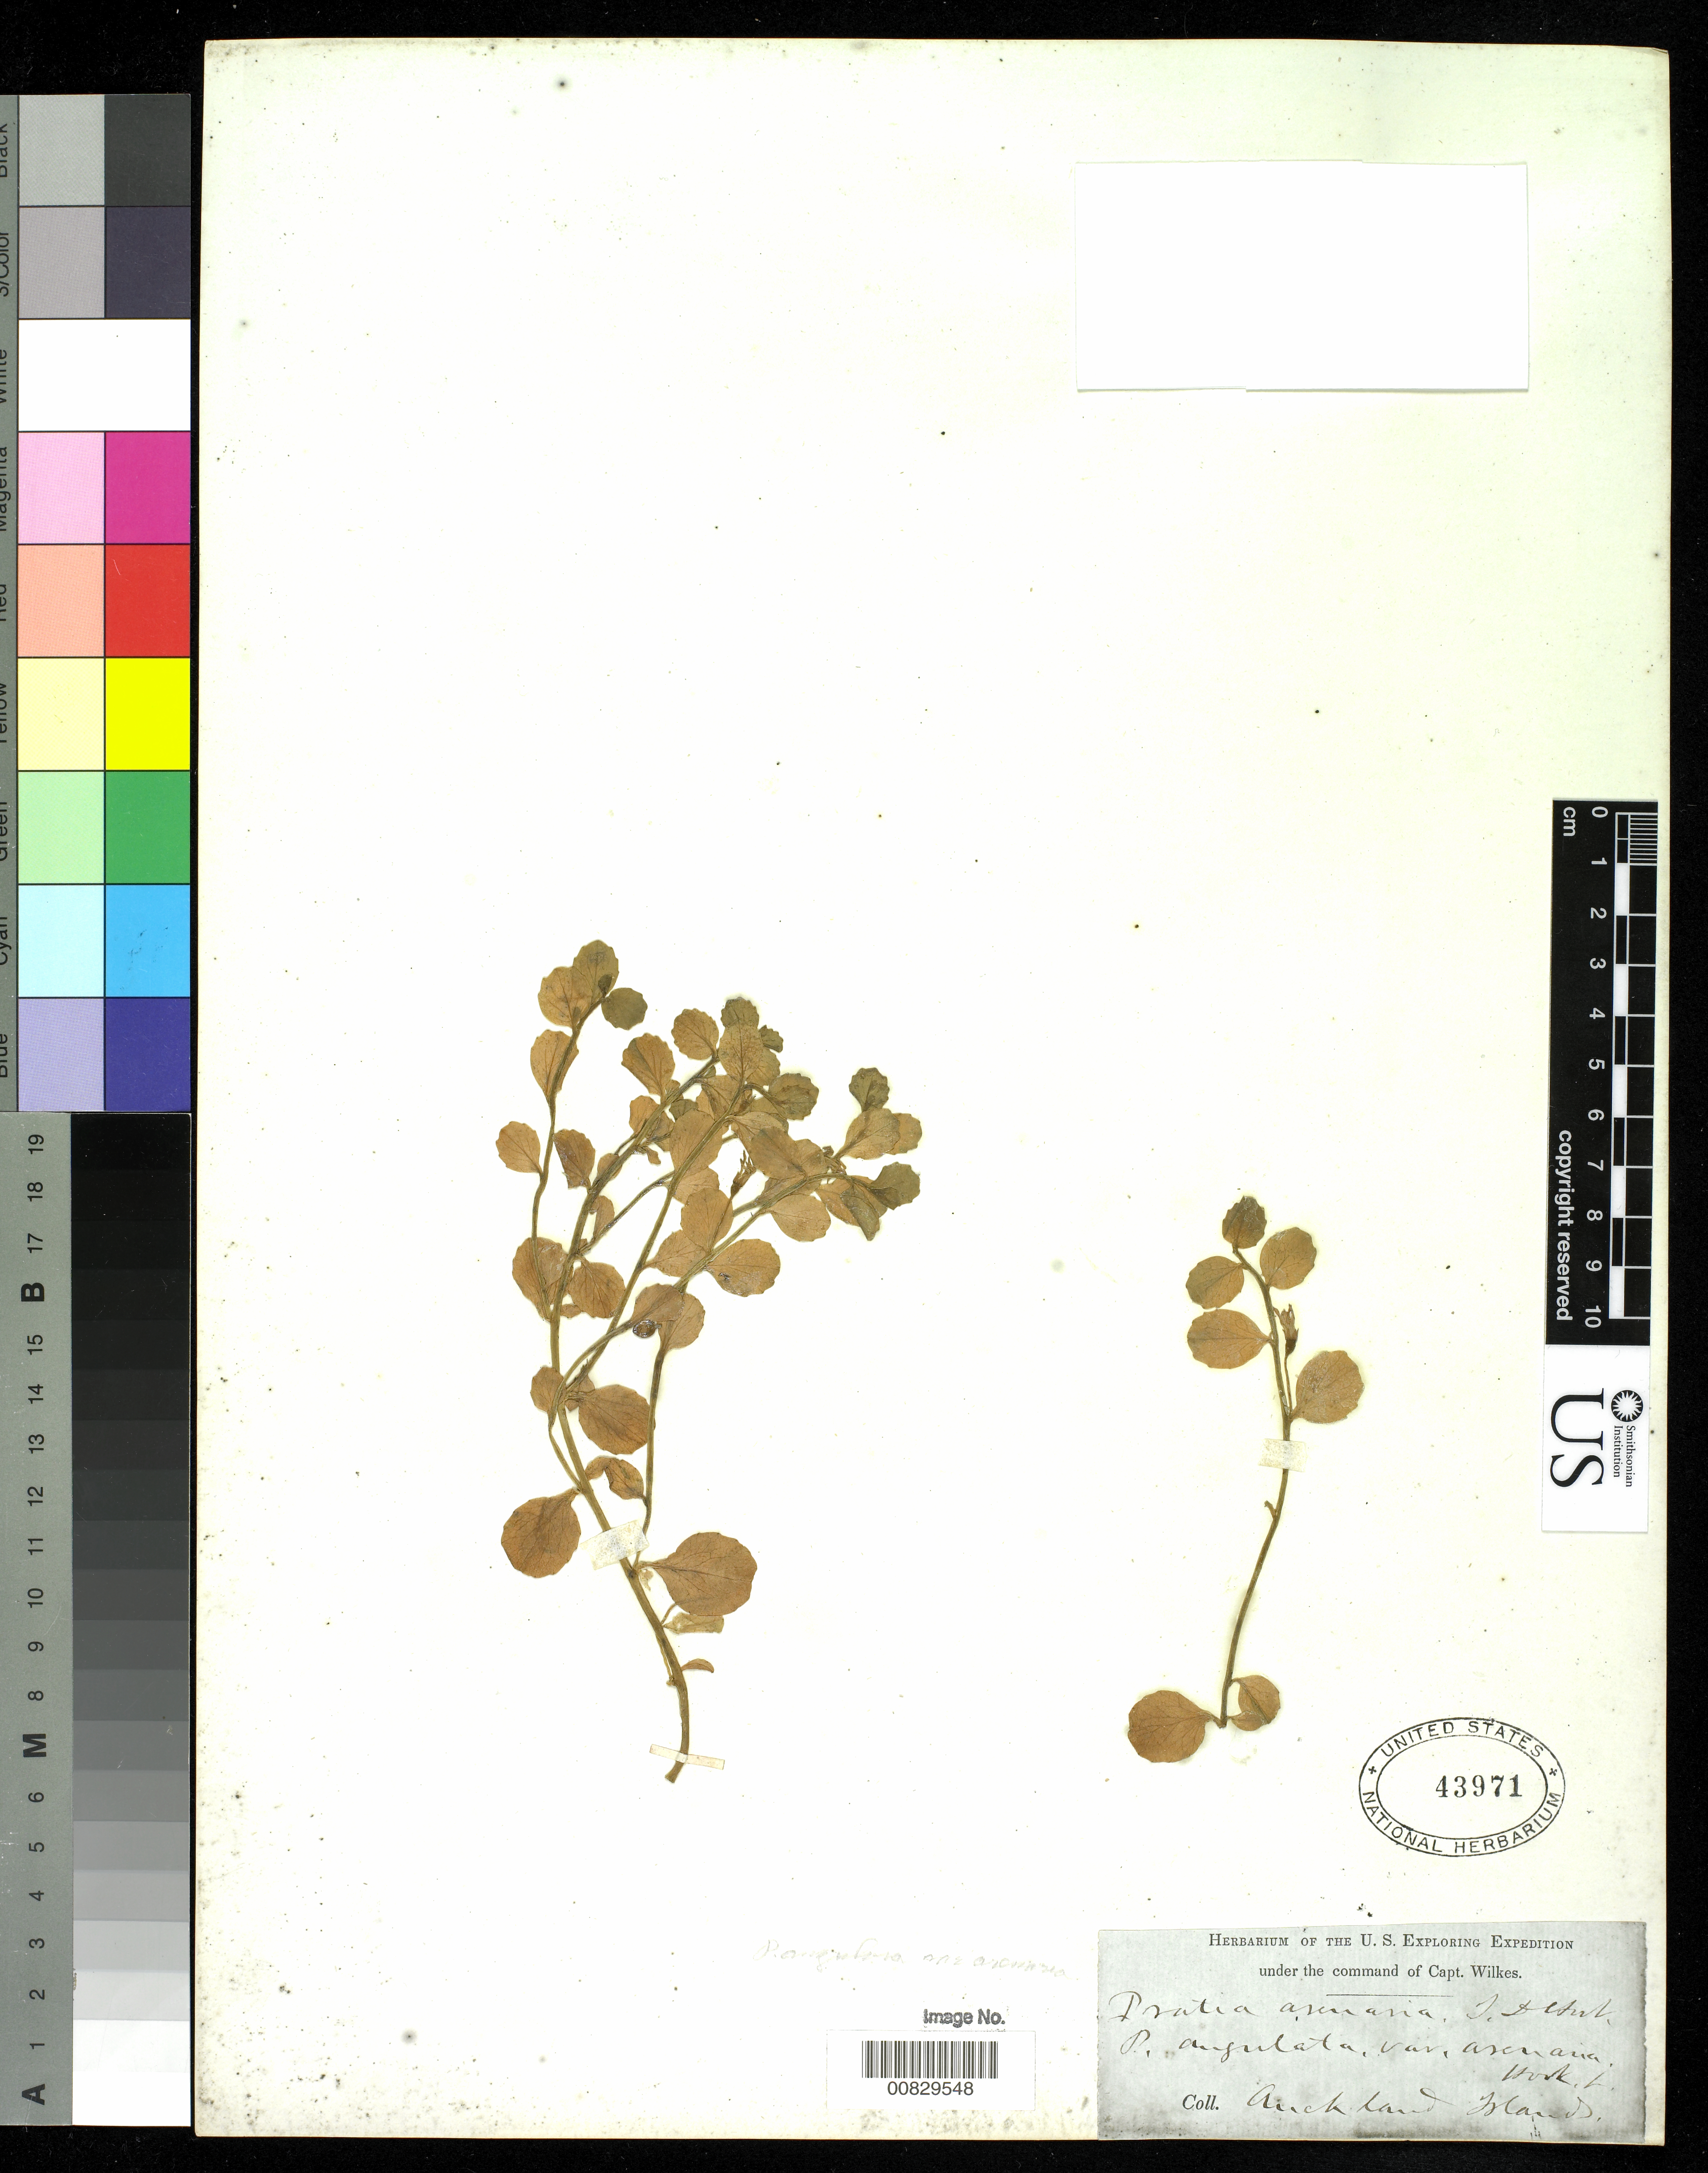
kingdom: Plantae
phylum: Tracheophyta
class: Magnoliopsida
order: Asterales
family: Campanulaceae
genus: Pratia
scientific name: Pratia angulata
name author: (G. Forst.) Hook. f.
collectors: Wilkes Explor. Exped.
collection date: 1838/1842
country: New Zealand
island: Auckland Islands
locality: Auckland Islands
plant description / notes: Possibly original material of Pratia arenaria Hook.f. but apparently not a type.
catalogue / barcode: US 43971